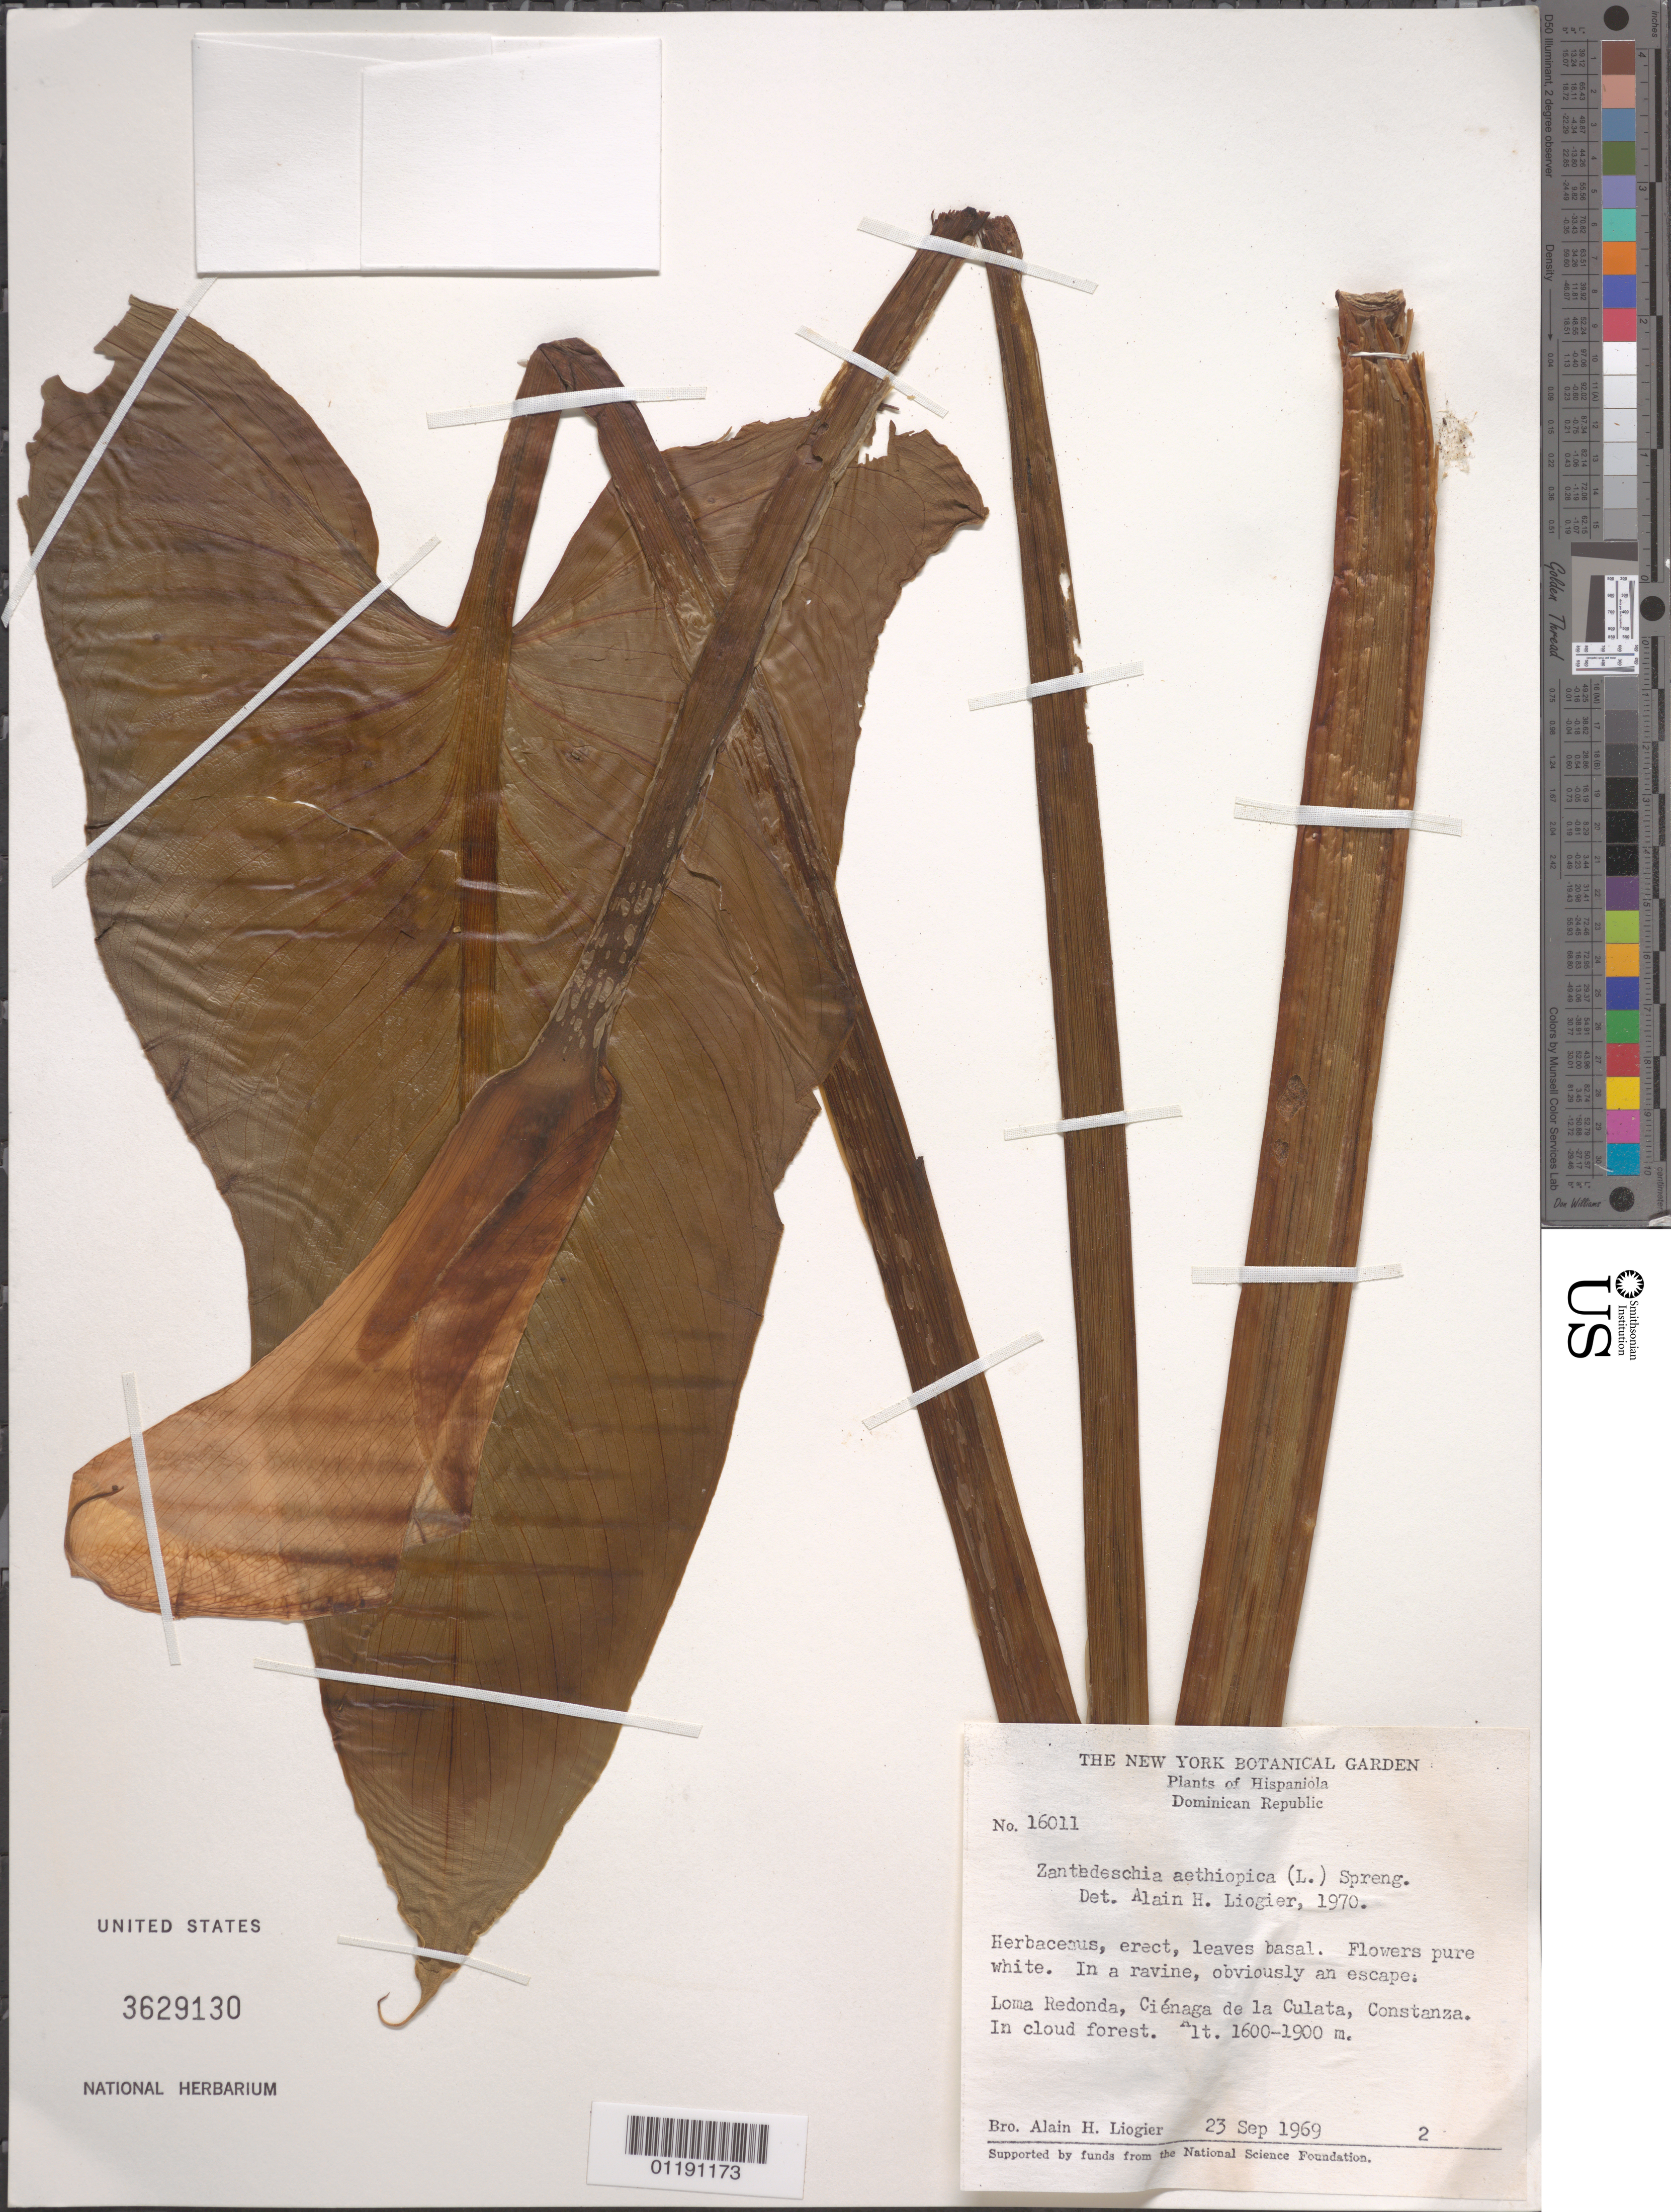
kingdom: Plantae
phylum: Tracheophyta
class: Liliopsida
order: Alismatales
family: Araceae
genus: Zantedeschia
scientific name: Zantedeschia aethiopica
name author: (L.) Spreng.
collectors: A. H. Liogier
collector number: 16011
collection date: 1969-09-23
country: Dominican Republic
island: Hispaniola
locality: Loma Redonda Ciénaga de la Culata, Constanza.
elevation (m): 1600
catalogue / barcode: US 3629130